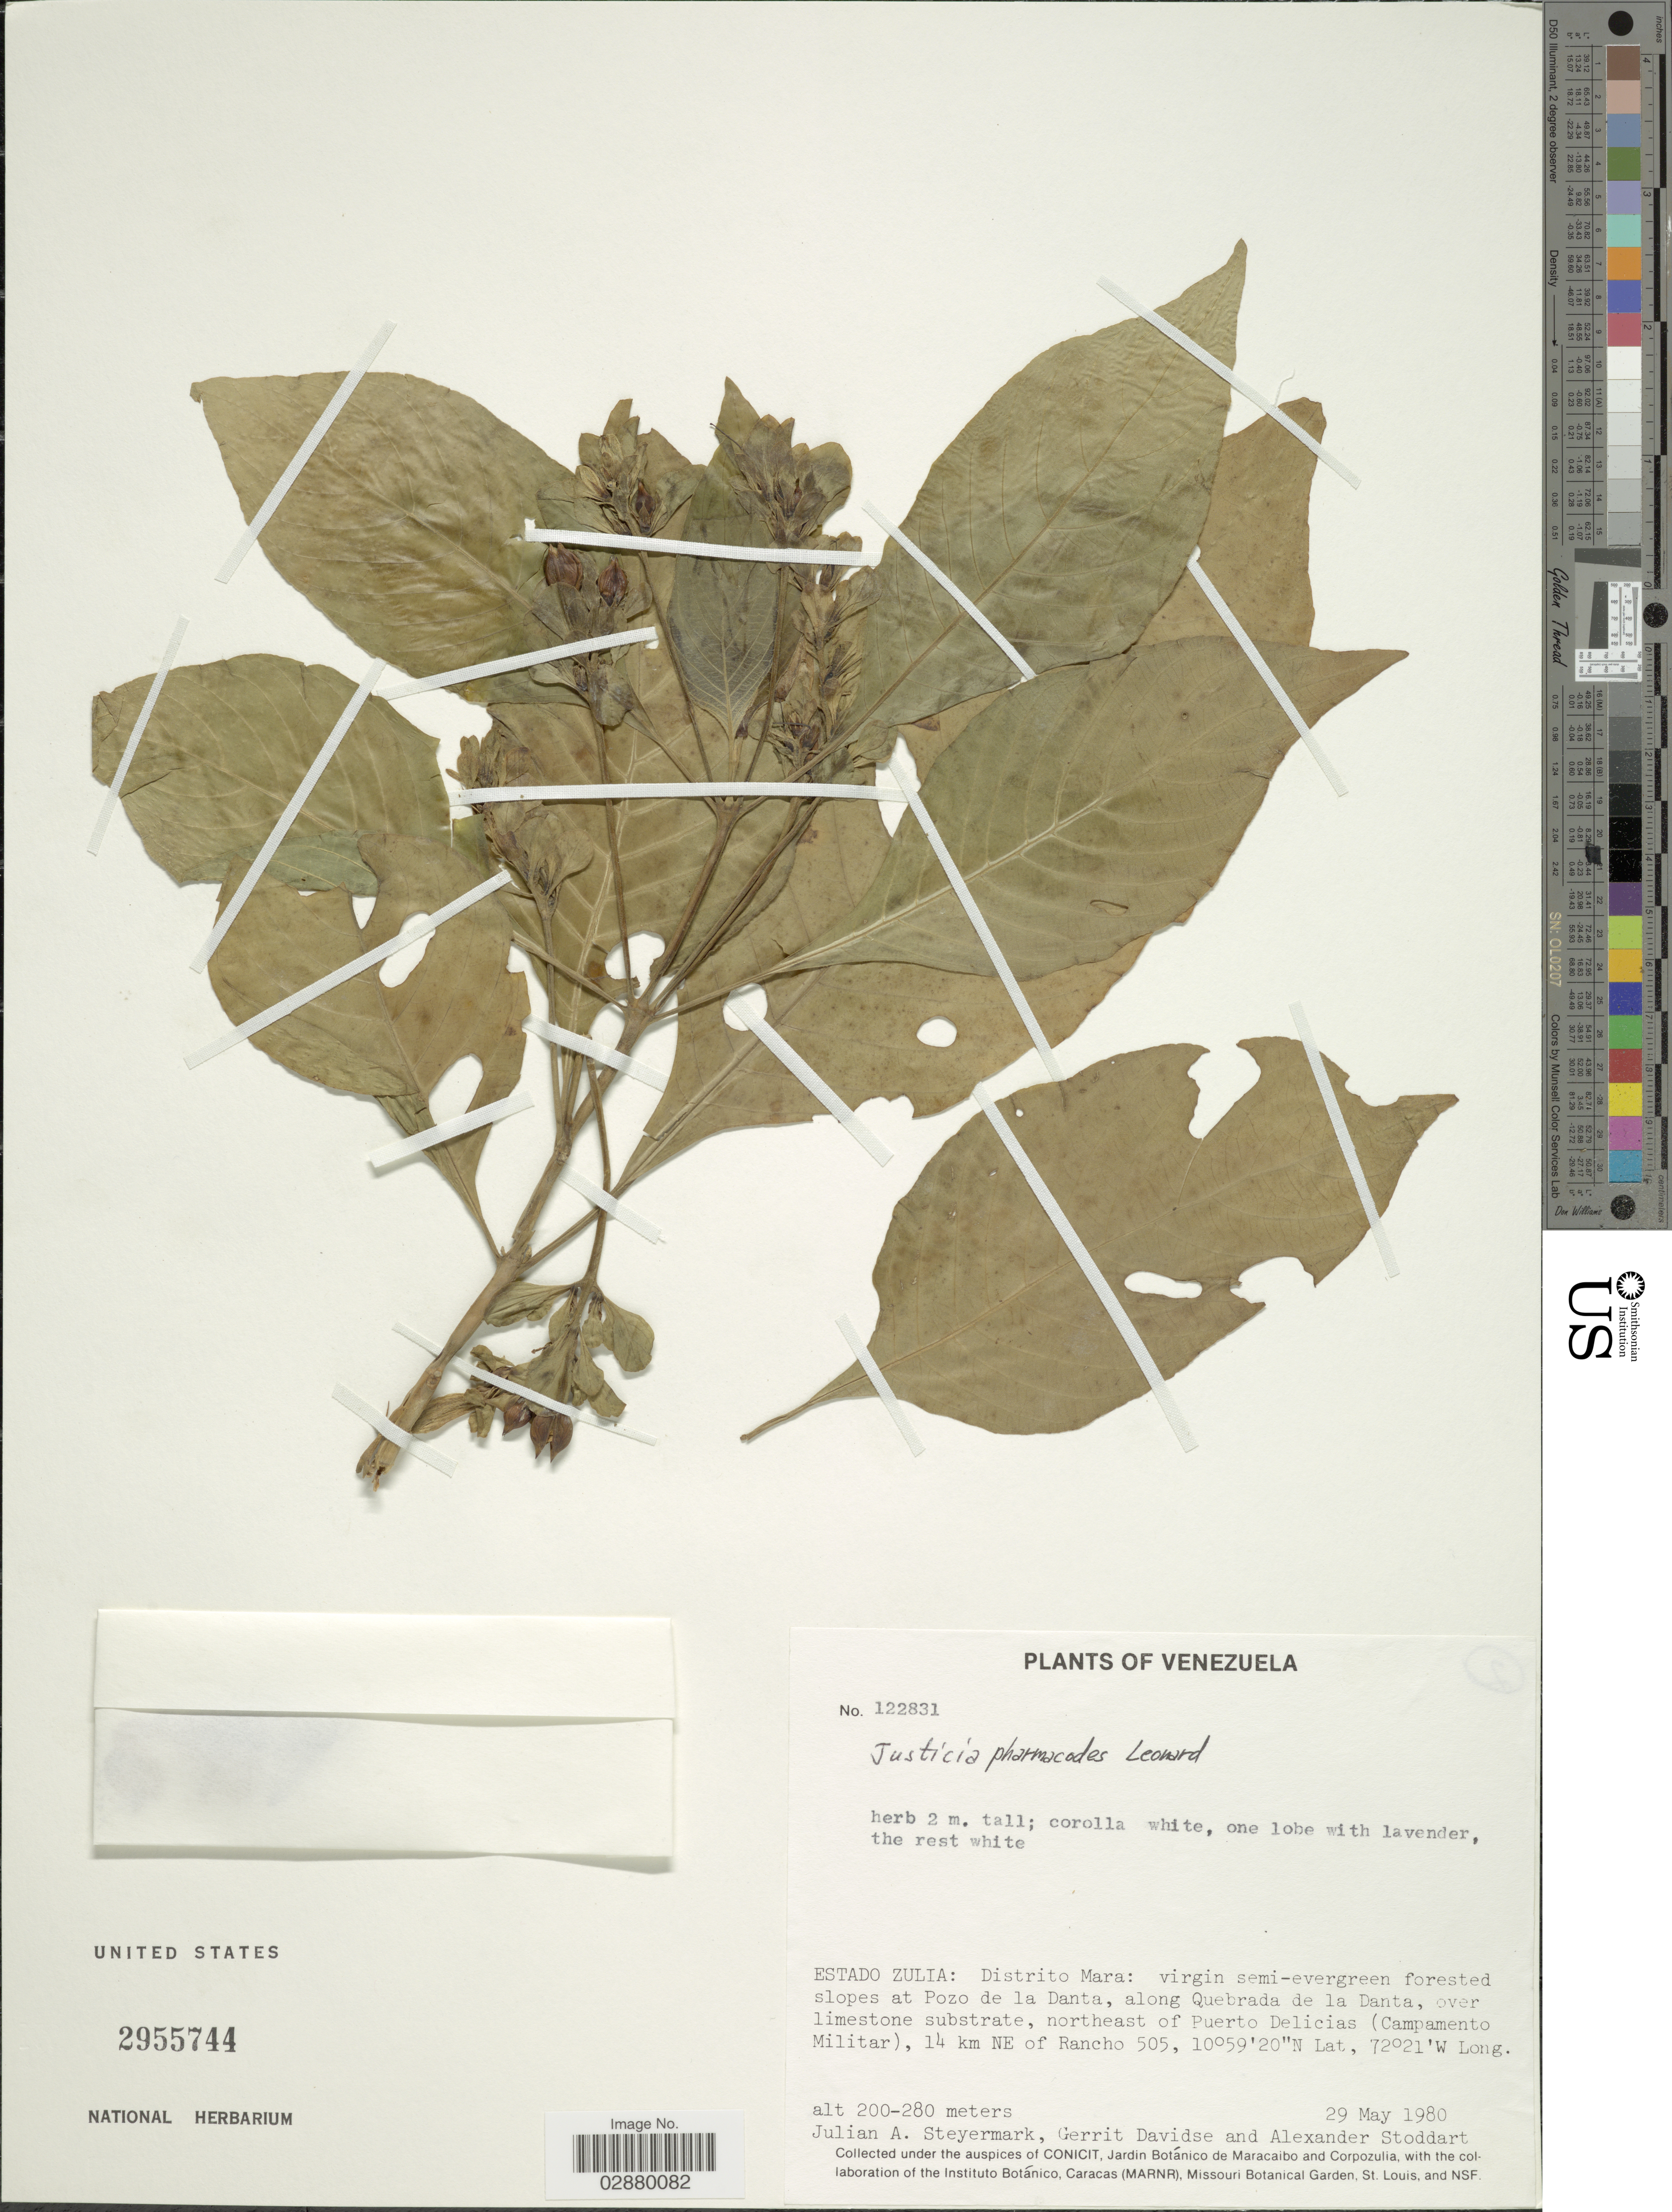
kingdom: Plantae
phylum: Tracheophyta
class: Magnoliopsida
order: Lamiales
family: Acanthaceae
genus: Justicia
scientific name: Justicia pharmacodes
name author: Leonard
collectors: J. Steyermark, G. Davidse & A. Stoddart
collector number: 122831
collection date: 1980-05-29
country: Venezuela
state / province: Zulia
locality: Distrito Mara: slopes at Pozo de la Danta, along Quebrada de la Danta, over limestone substrate, northeast of Puerto Delicias (Campamento Militar), 14 km NE of Rancho 505.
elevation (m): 200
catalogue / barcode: US 2955744